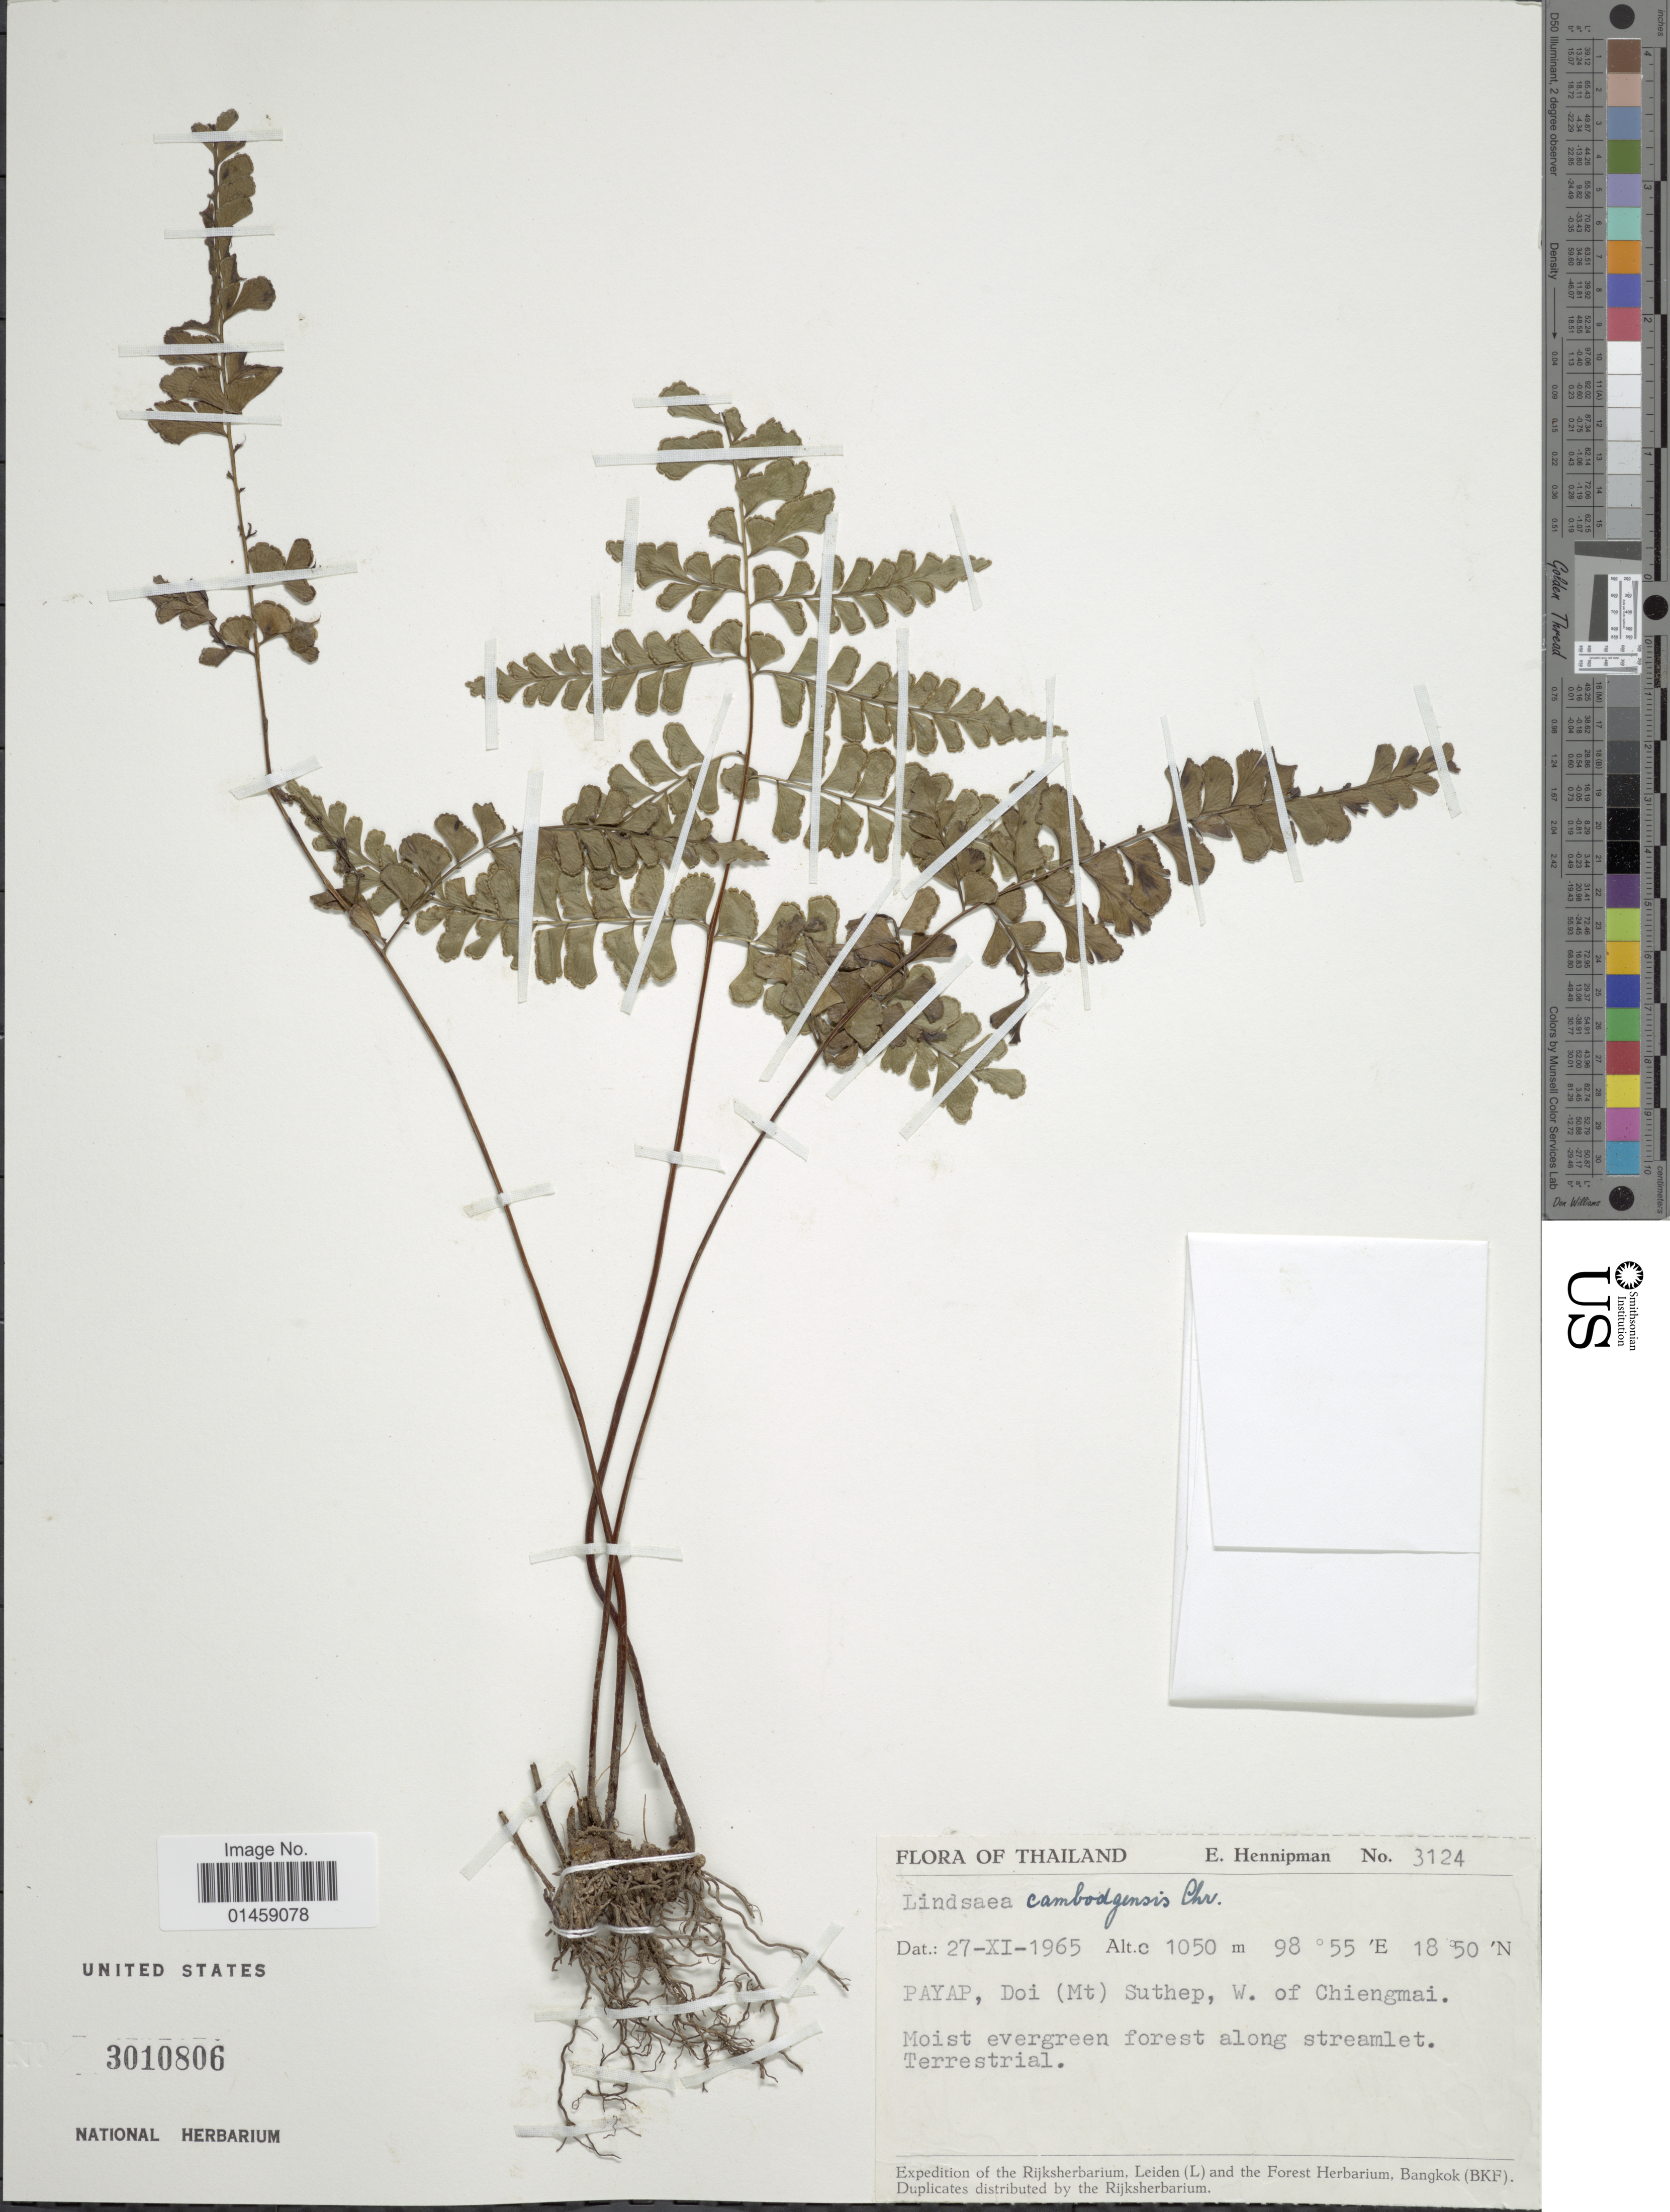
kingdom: Plantae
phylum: Tracheophyta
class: Polypodiopsida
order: Polypodiales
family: Lindsaeaceae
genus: Lindsaea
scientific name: Lindsaea interupta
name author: (Wall.) C.V. Morton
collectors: E. Hennipman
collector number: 3124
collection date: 1965-11-27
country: Thailand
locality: Payap, Doi ( Mt ) Suthep, W. of streamlet. Terrestrial.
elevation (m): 1050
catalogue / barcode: US 3010806